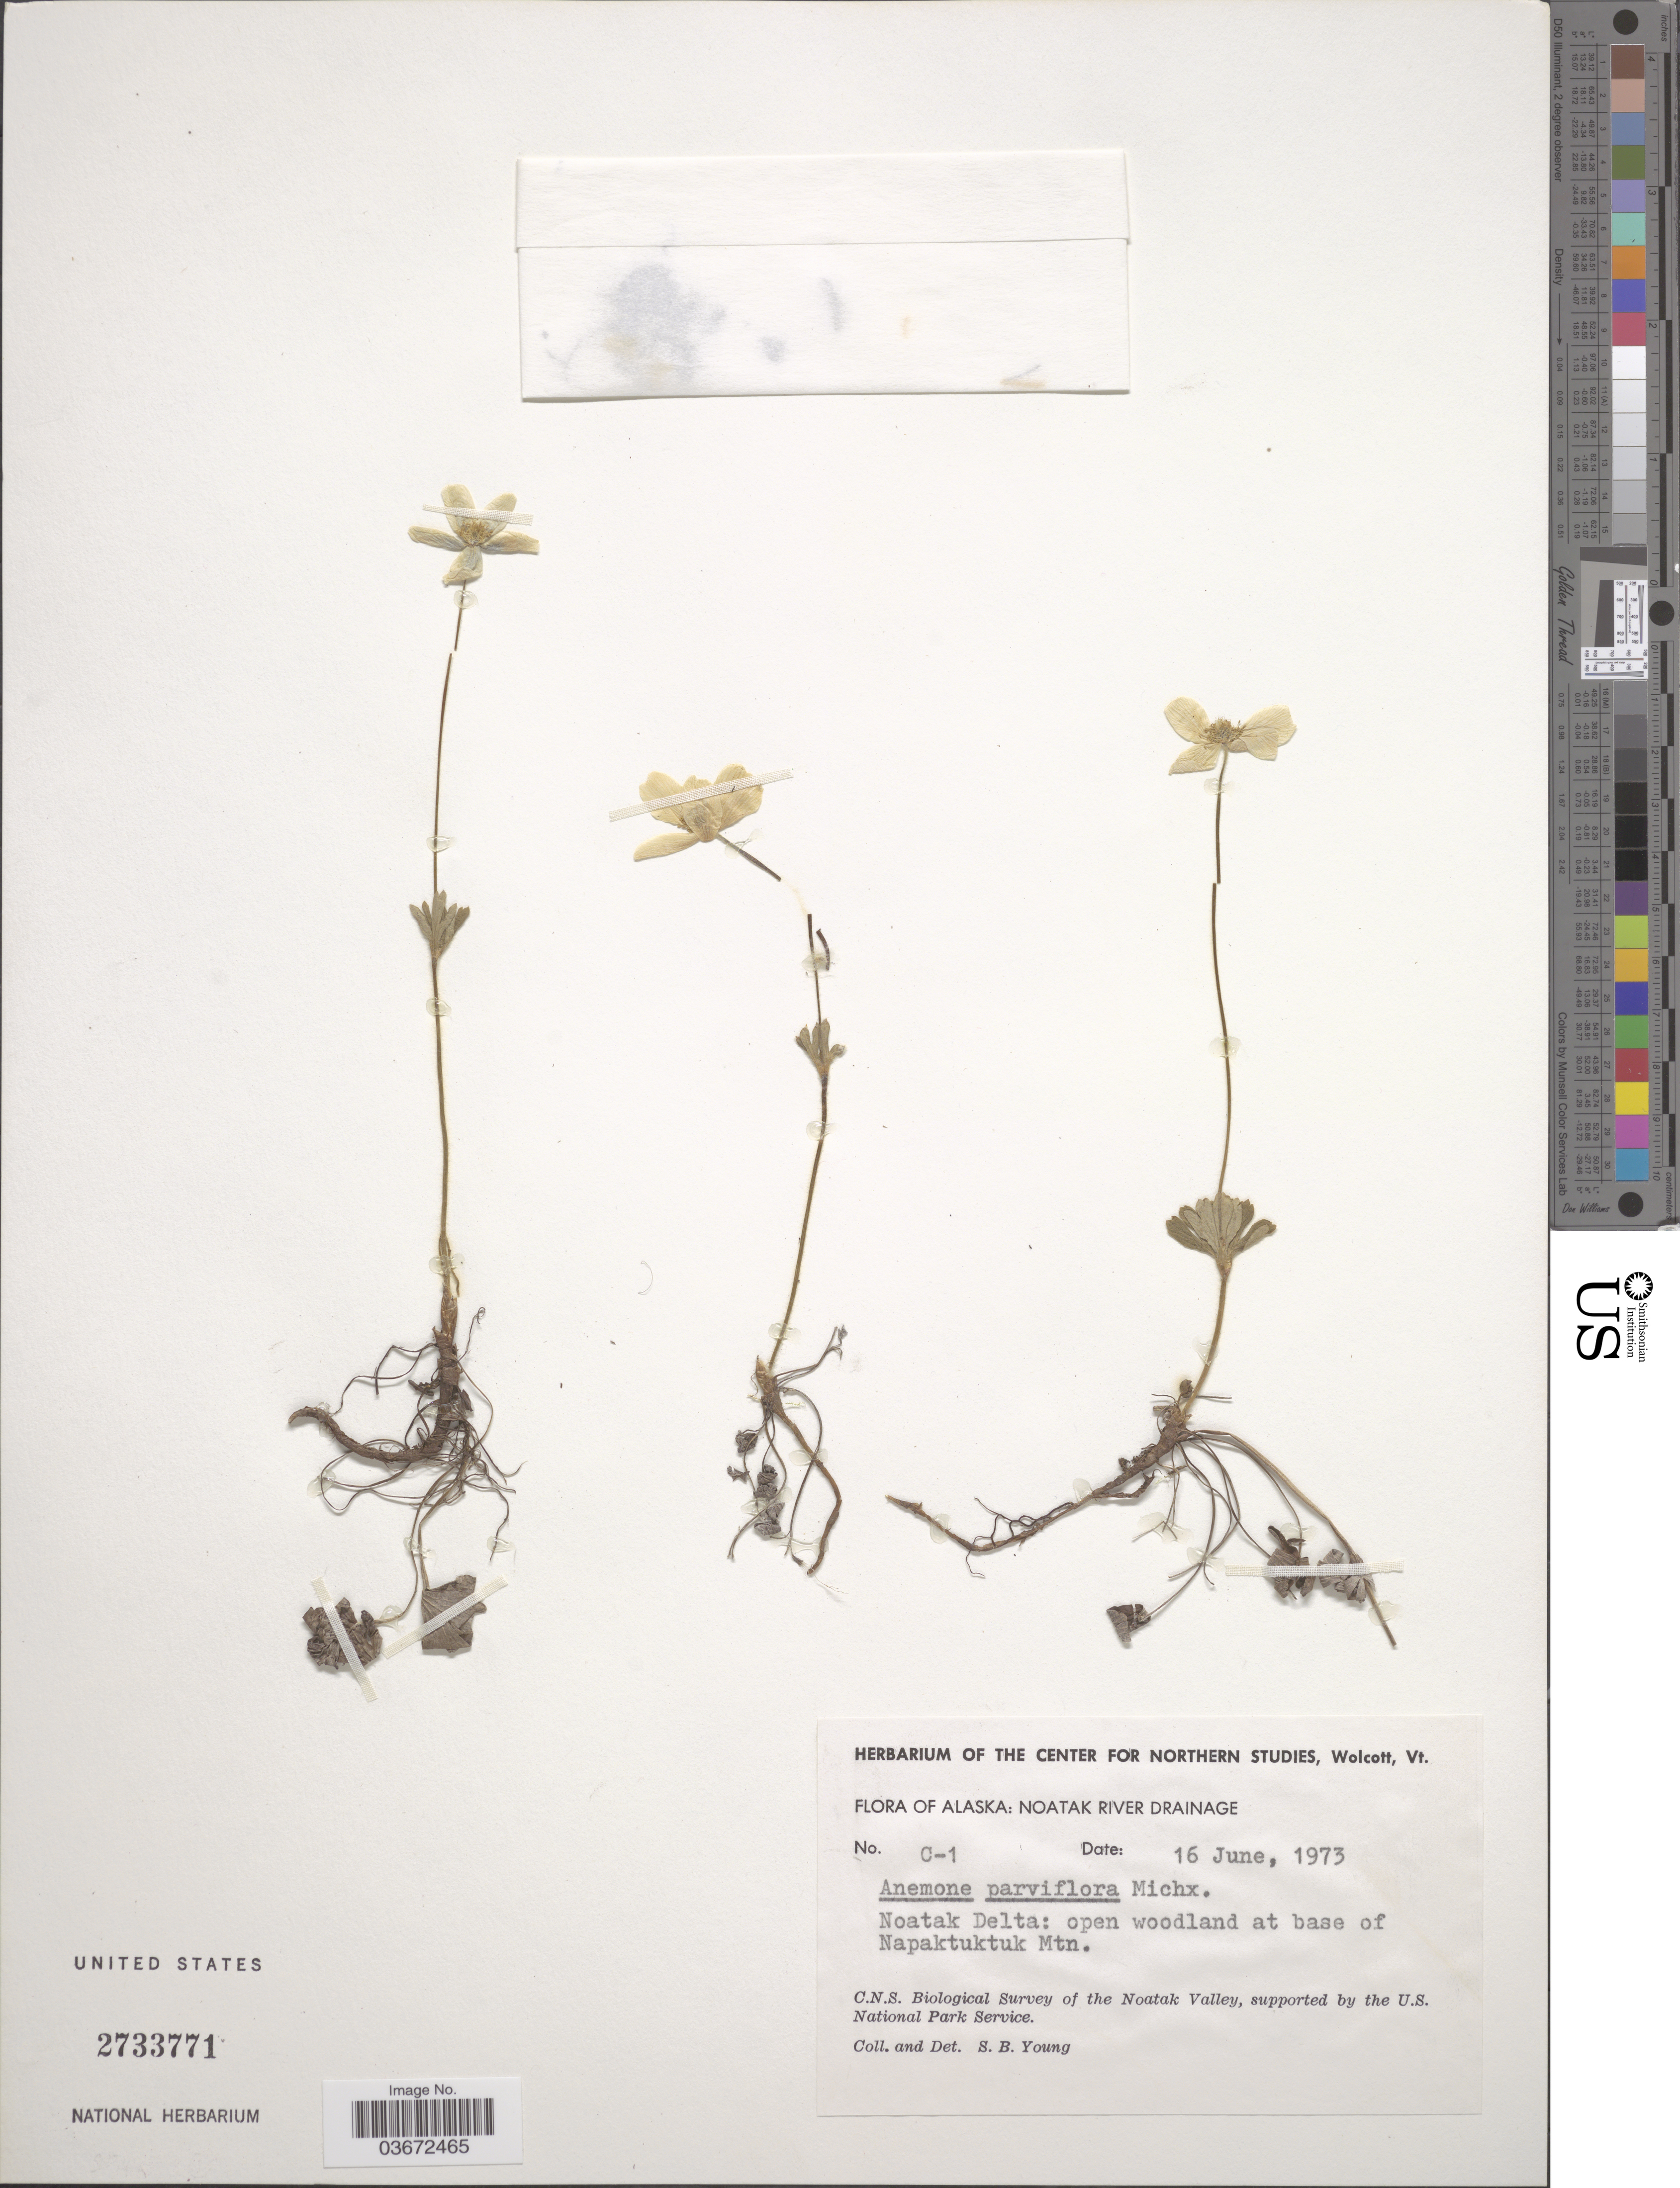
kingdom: Plantae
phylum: Tracheophyta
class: Magnoliopsida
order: Ranunculales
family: Ranunculaceae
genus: Anemone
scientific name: Anemone parviflora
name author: Michx.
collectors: S. Young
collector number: C-1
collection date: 1973-06-16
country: United States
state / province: Alaska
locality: Noatak River Drainage. Noatak Delta: open woodland at base of Napaktuktuk Mtn. Noatak Valley.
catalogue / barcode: US 2733771